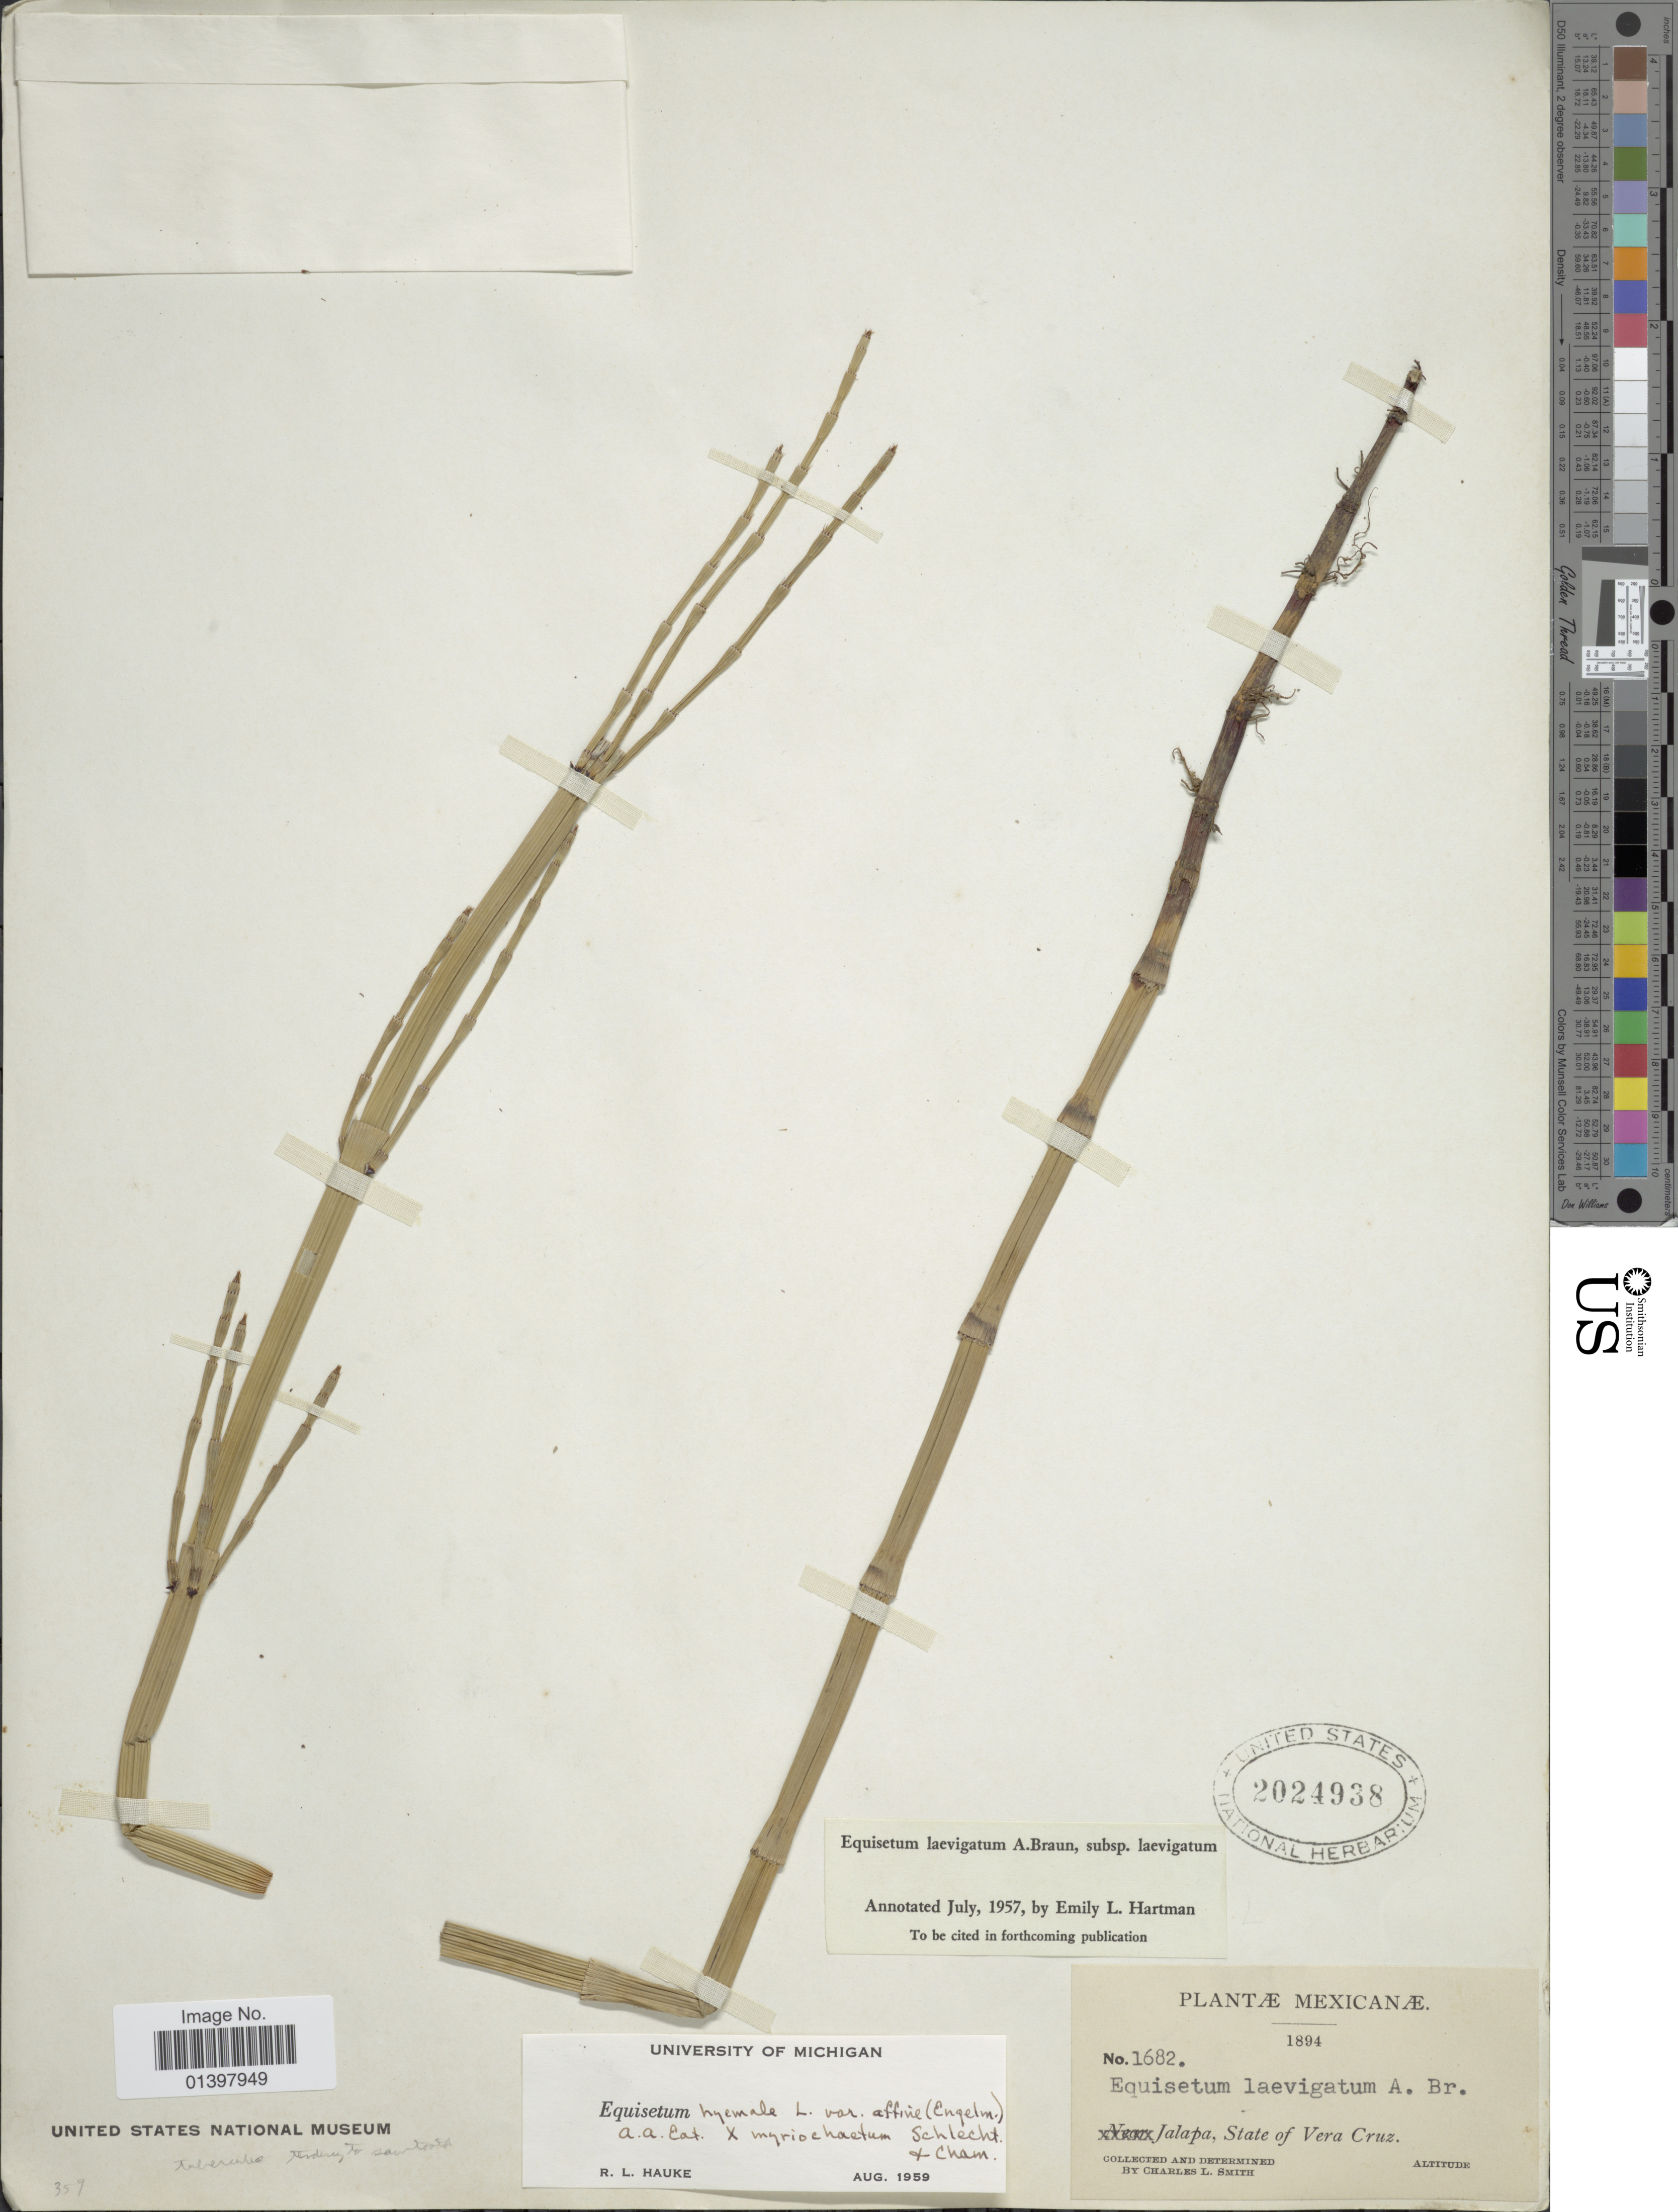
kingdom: Plantae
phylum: Tracheophyta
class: Polypodiopsida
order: Equisetales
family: Equisetaceae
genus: Equisetum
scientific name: Equisetum hyemale x E. myriochaetum Schltdl. & Cham.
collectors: C. L. Smith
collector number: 1682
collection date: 1894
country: Mexico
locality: Jalapa, State of Vera Cruz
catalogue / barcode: US 2024938